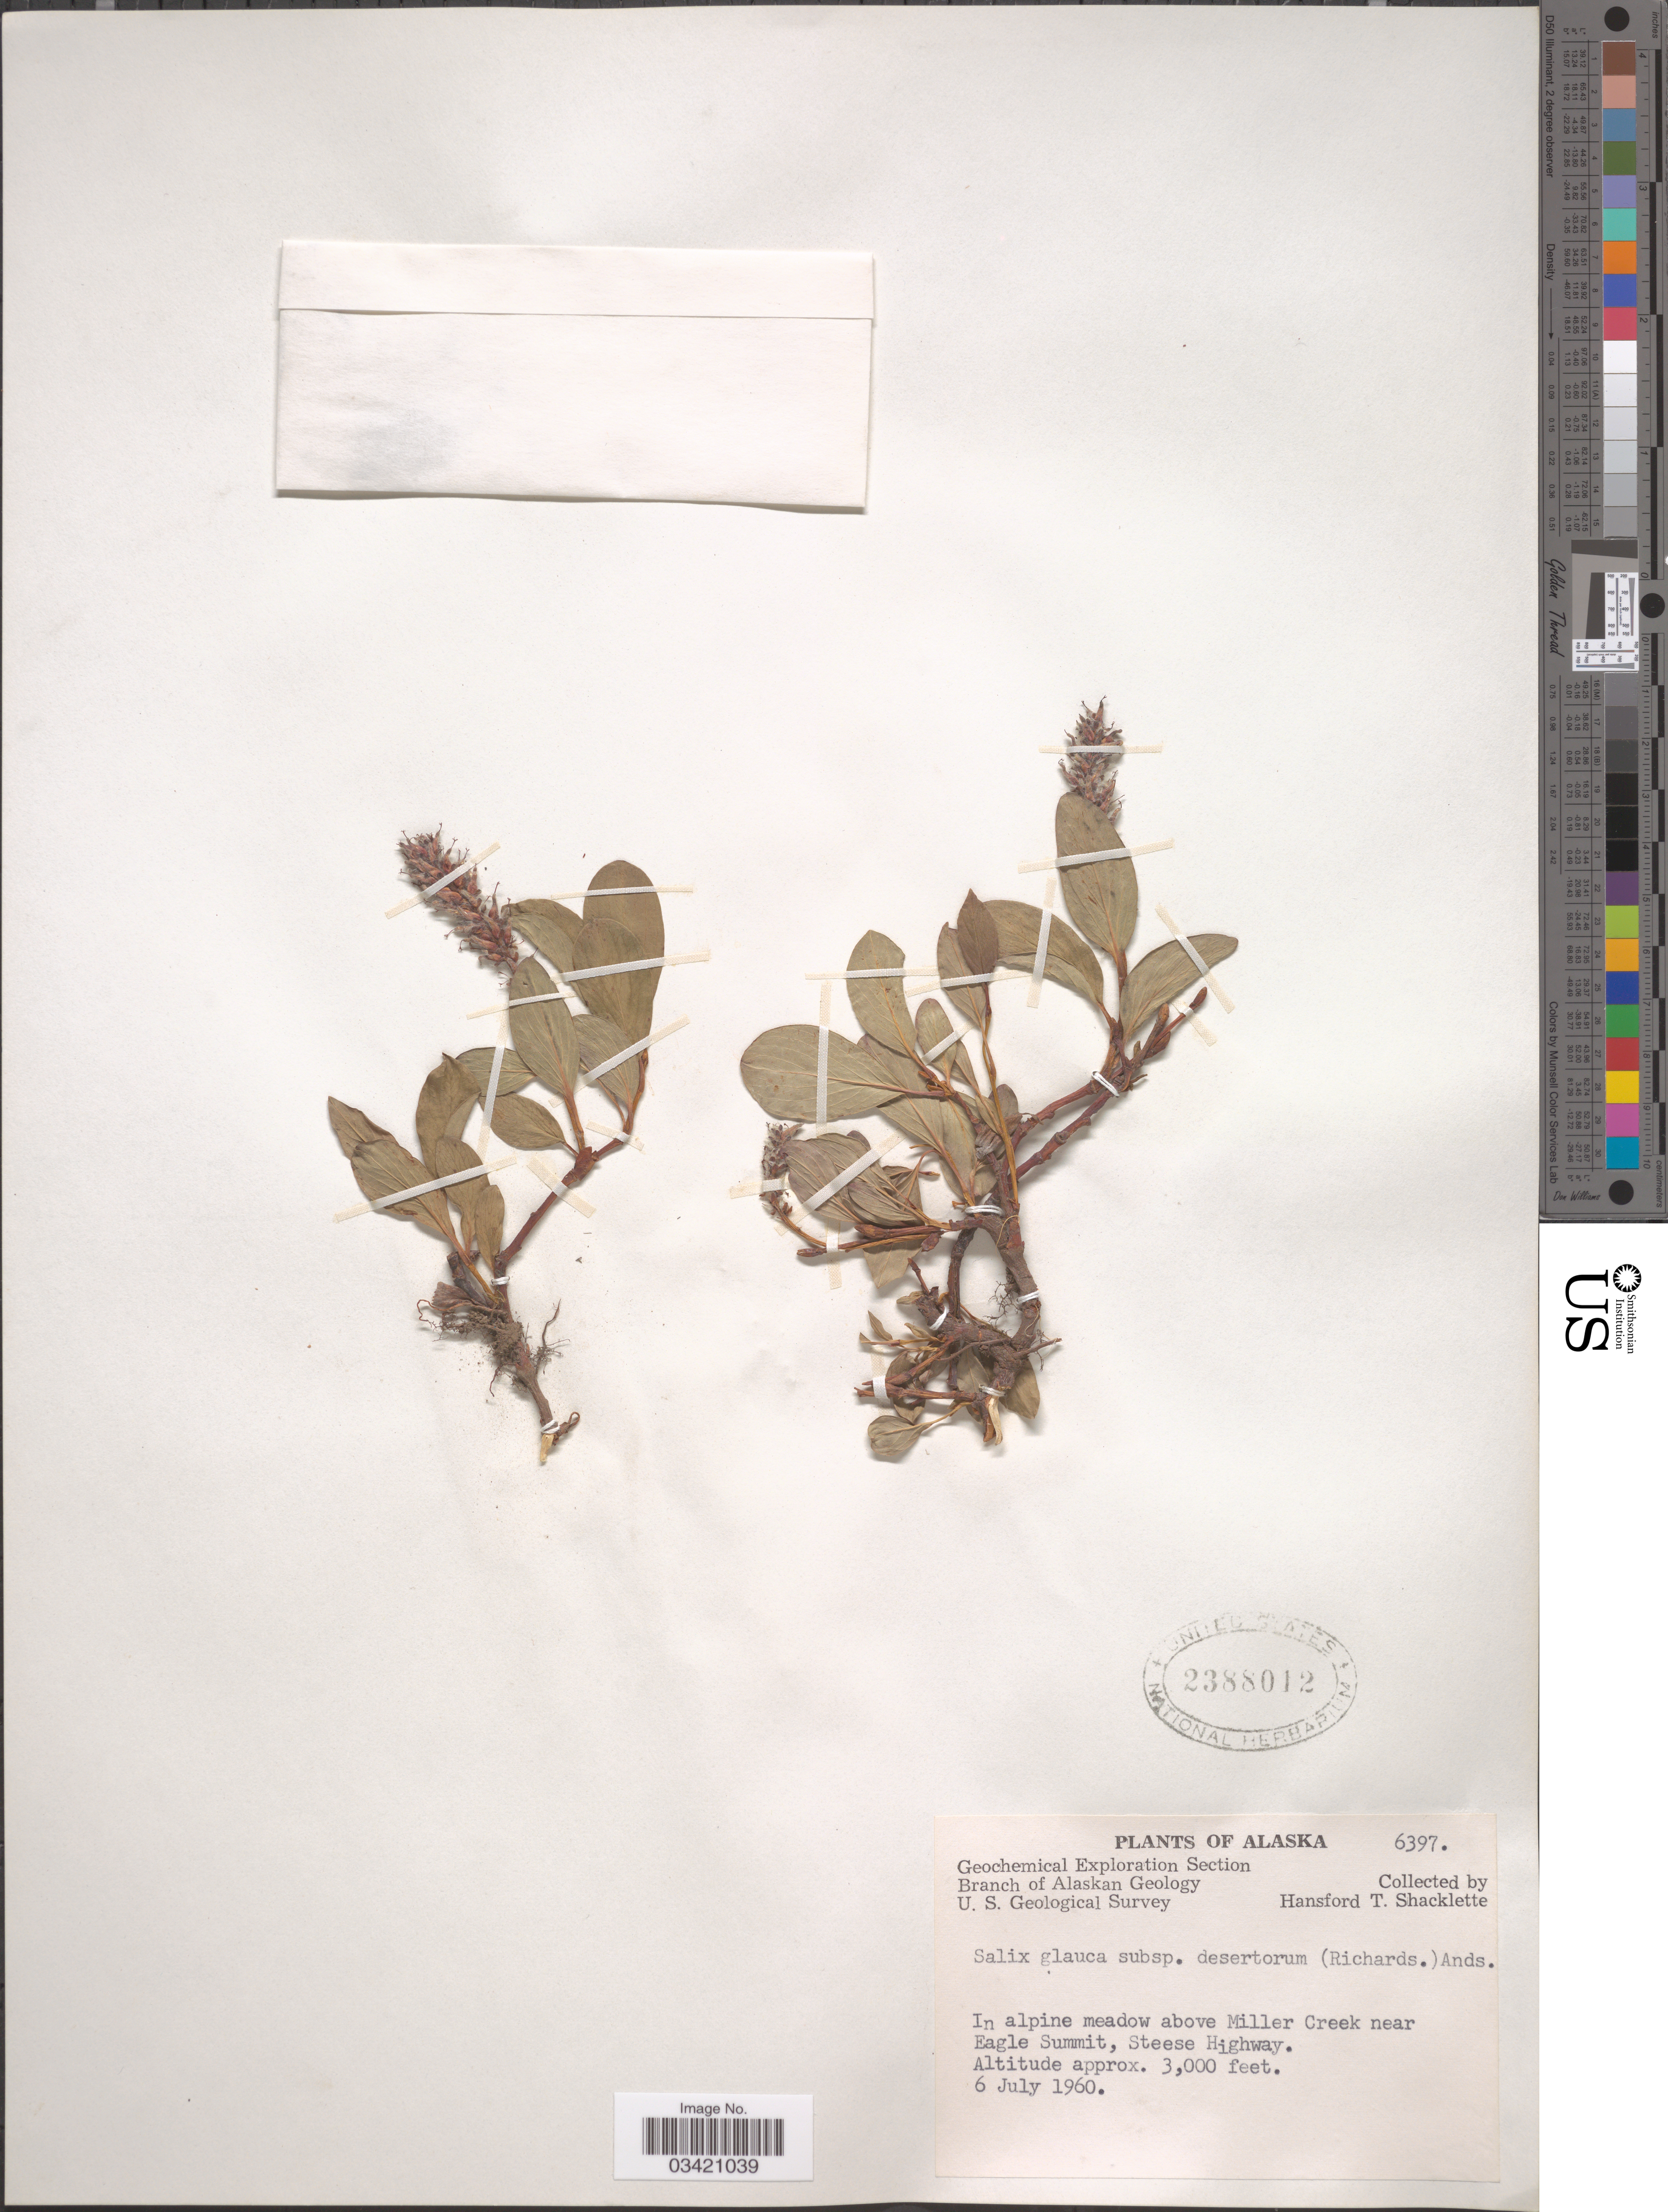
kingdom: Plantae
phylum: Tracheophyta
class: Magnoliopsida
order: Malpighiales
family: Salicaceae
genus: Salix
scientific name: Salix glauca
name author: L.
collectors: H. Shacklette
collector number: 6397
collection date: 1960-07-06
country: United States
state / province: Alaska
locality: In alpine meadow above Miller Creek near Eagle Summit, Steese Highway.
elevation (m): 914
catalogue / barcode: US 2388012